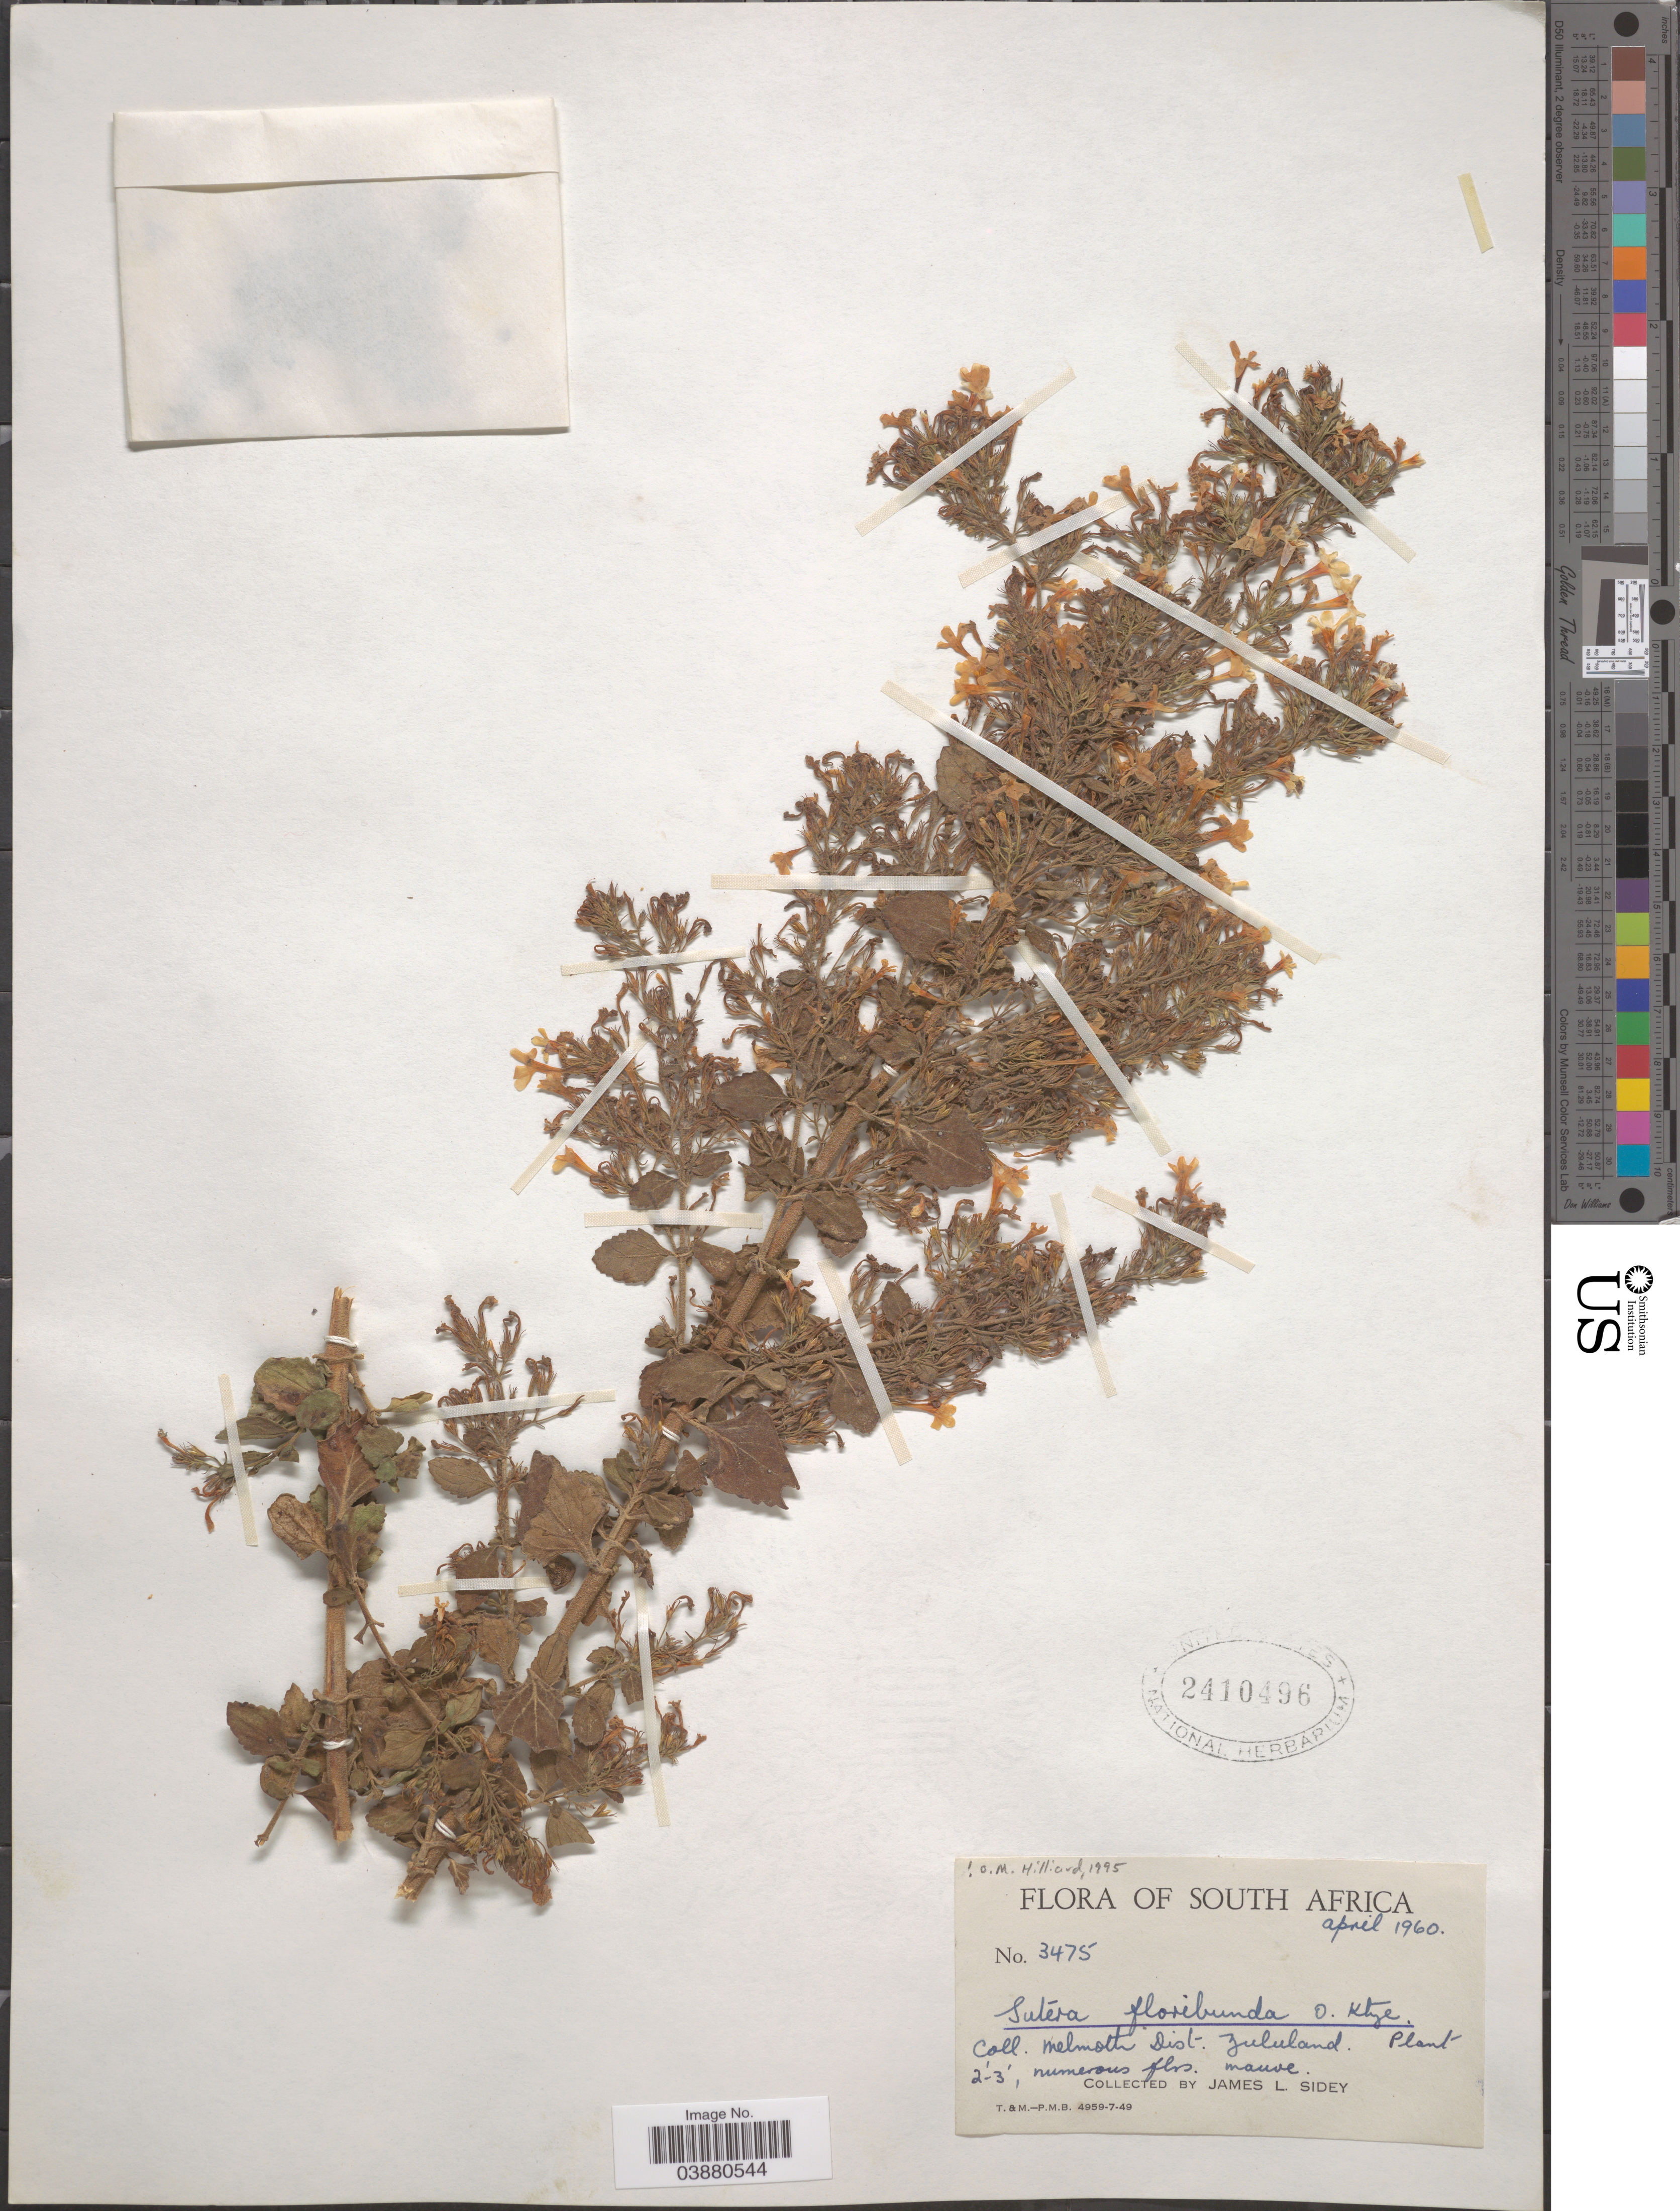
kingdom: Plantae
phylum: Tracheophyta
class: Magnoliopsida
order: Lamiales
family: Scrophulariaceae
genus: Sutera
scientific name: Sutera floribunda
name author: (Benth.) Kuntze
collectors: J. L. Sidey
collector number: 3475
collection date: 1960-04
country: South Africa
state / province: KwaZulu-Natal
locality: Melmoth Dist. Zululand.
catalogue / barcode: US 2410496